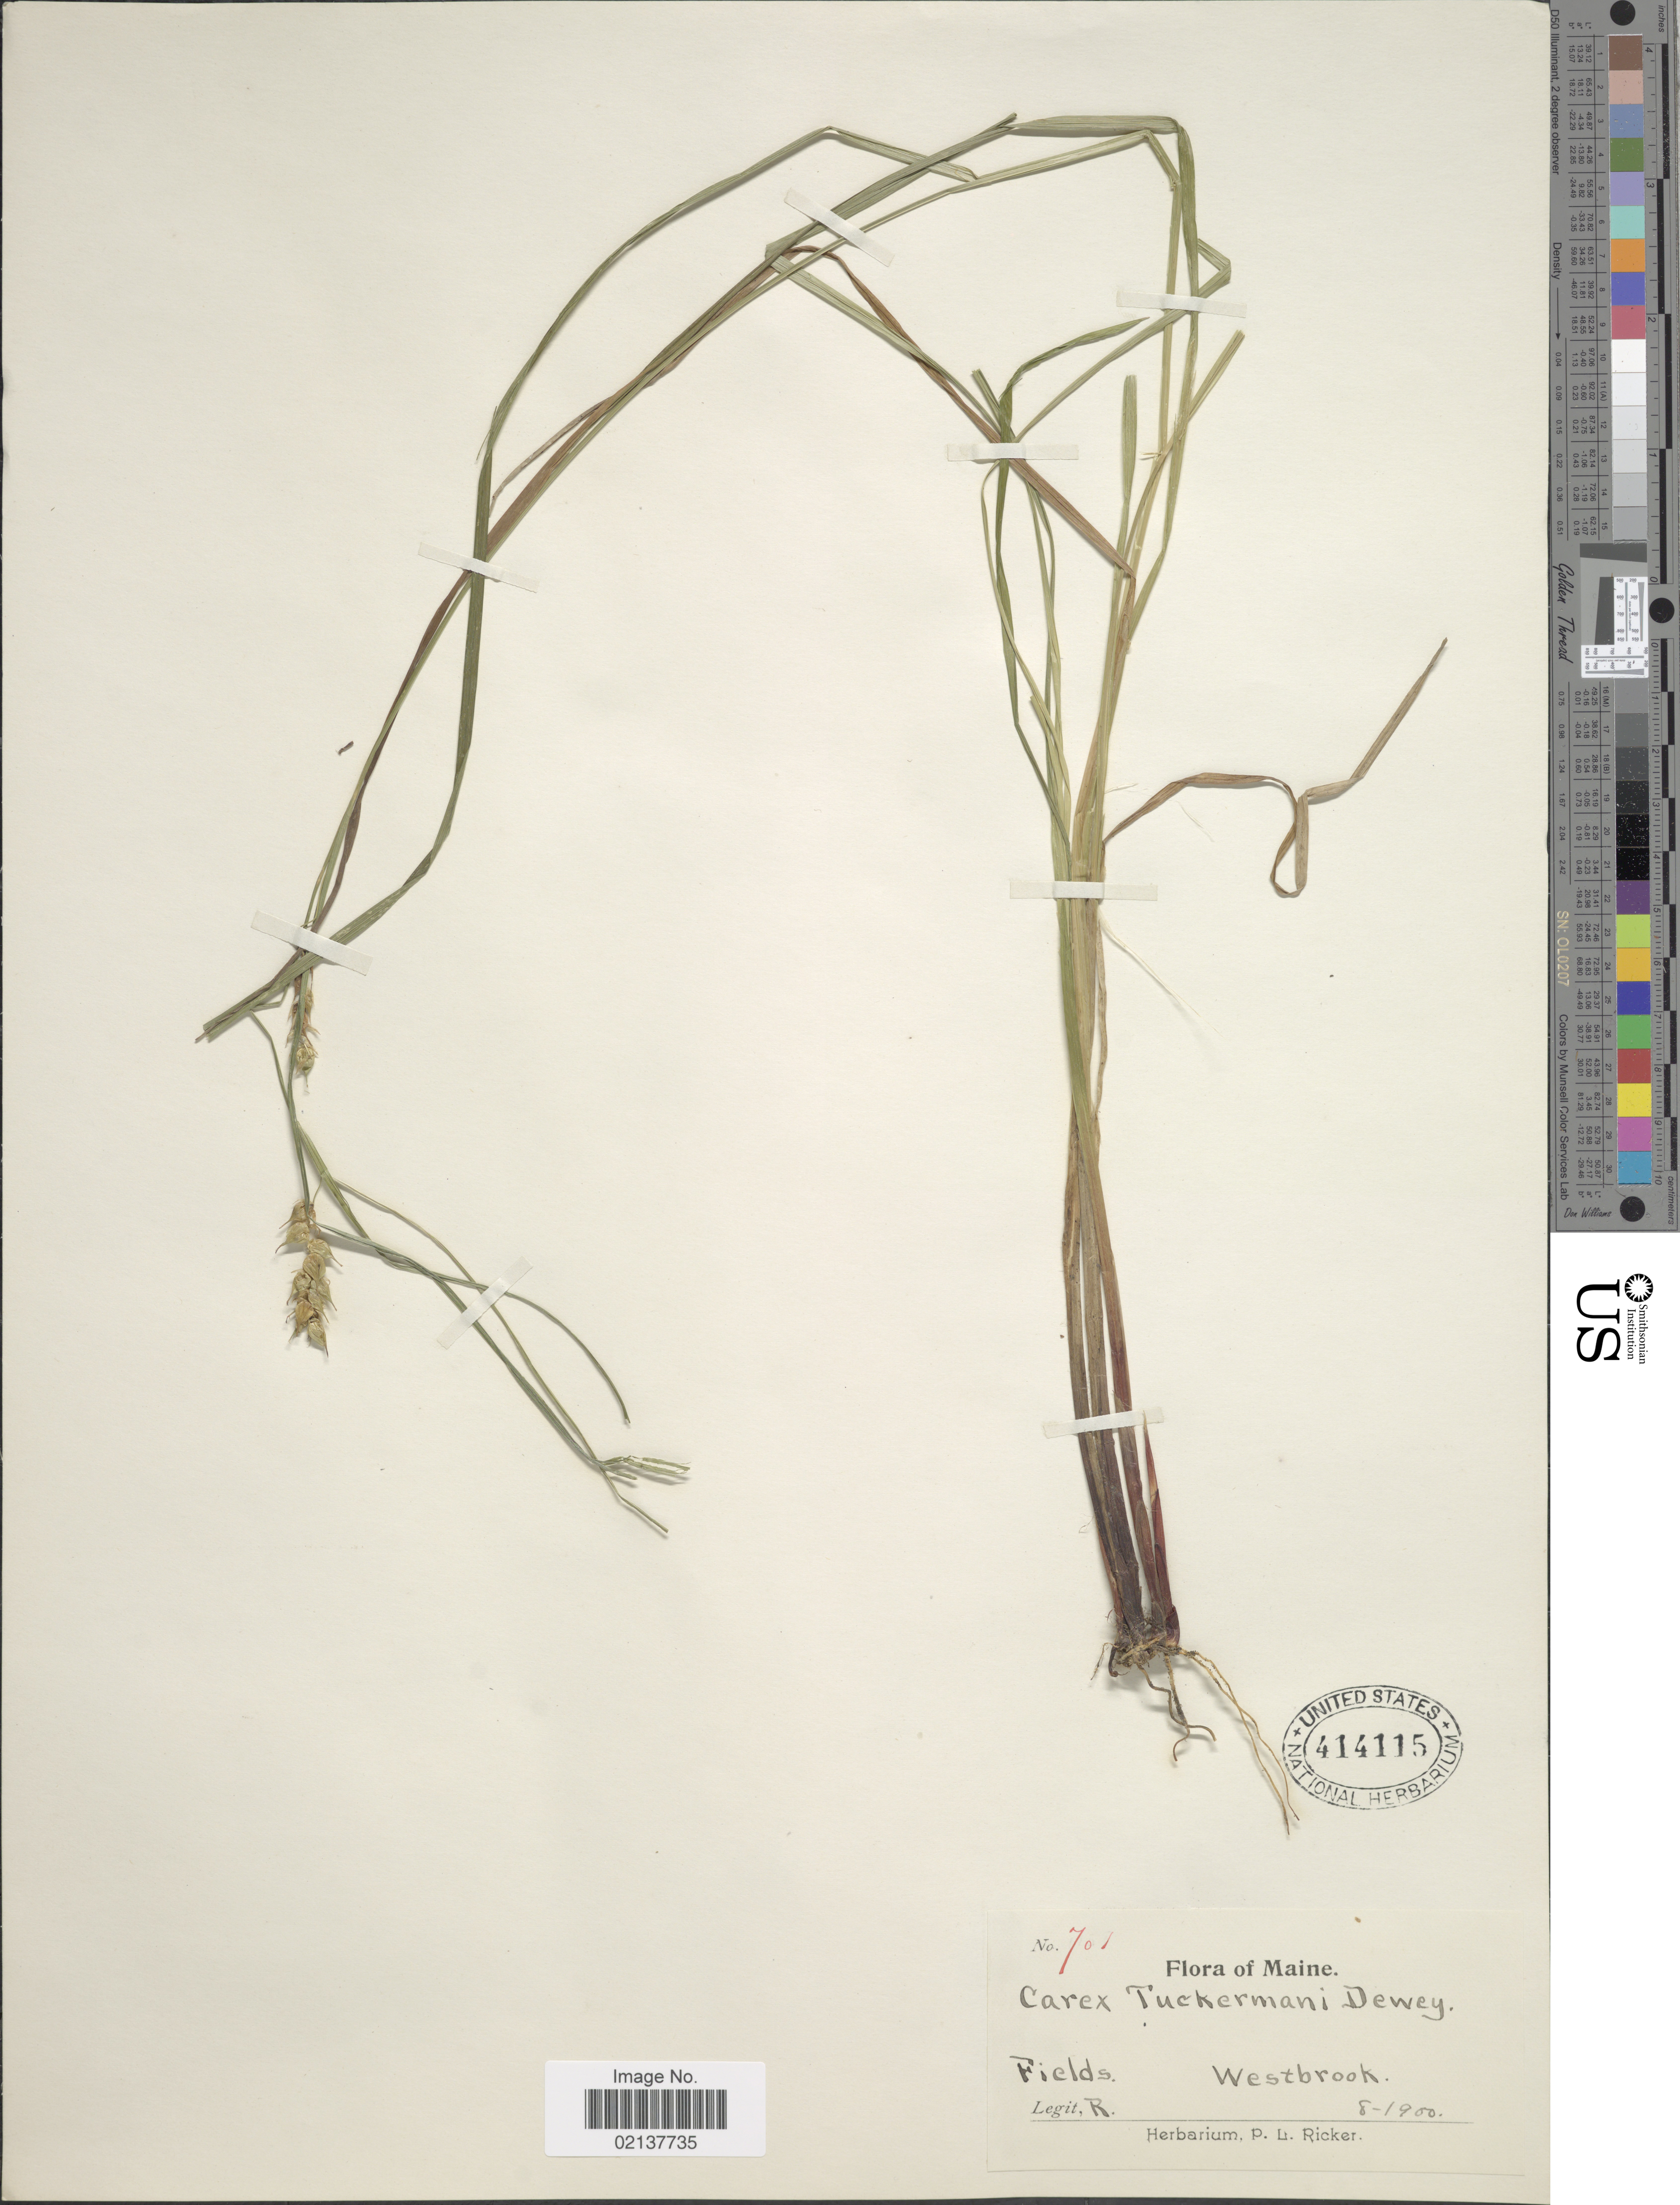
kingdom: Plantae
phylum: Tracheophyta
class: Liliopsida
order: Poales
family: Cyperaceae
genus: Carex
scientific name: Carex tuckermanii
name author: Boott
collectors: P. Ricker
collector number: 701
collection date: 1900-08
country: United States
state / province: Maine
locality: Fields, Westbrook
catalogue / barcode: US 414115